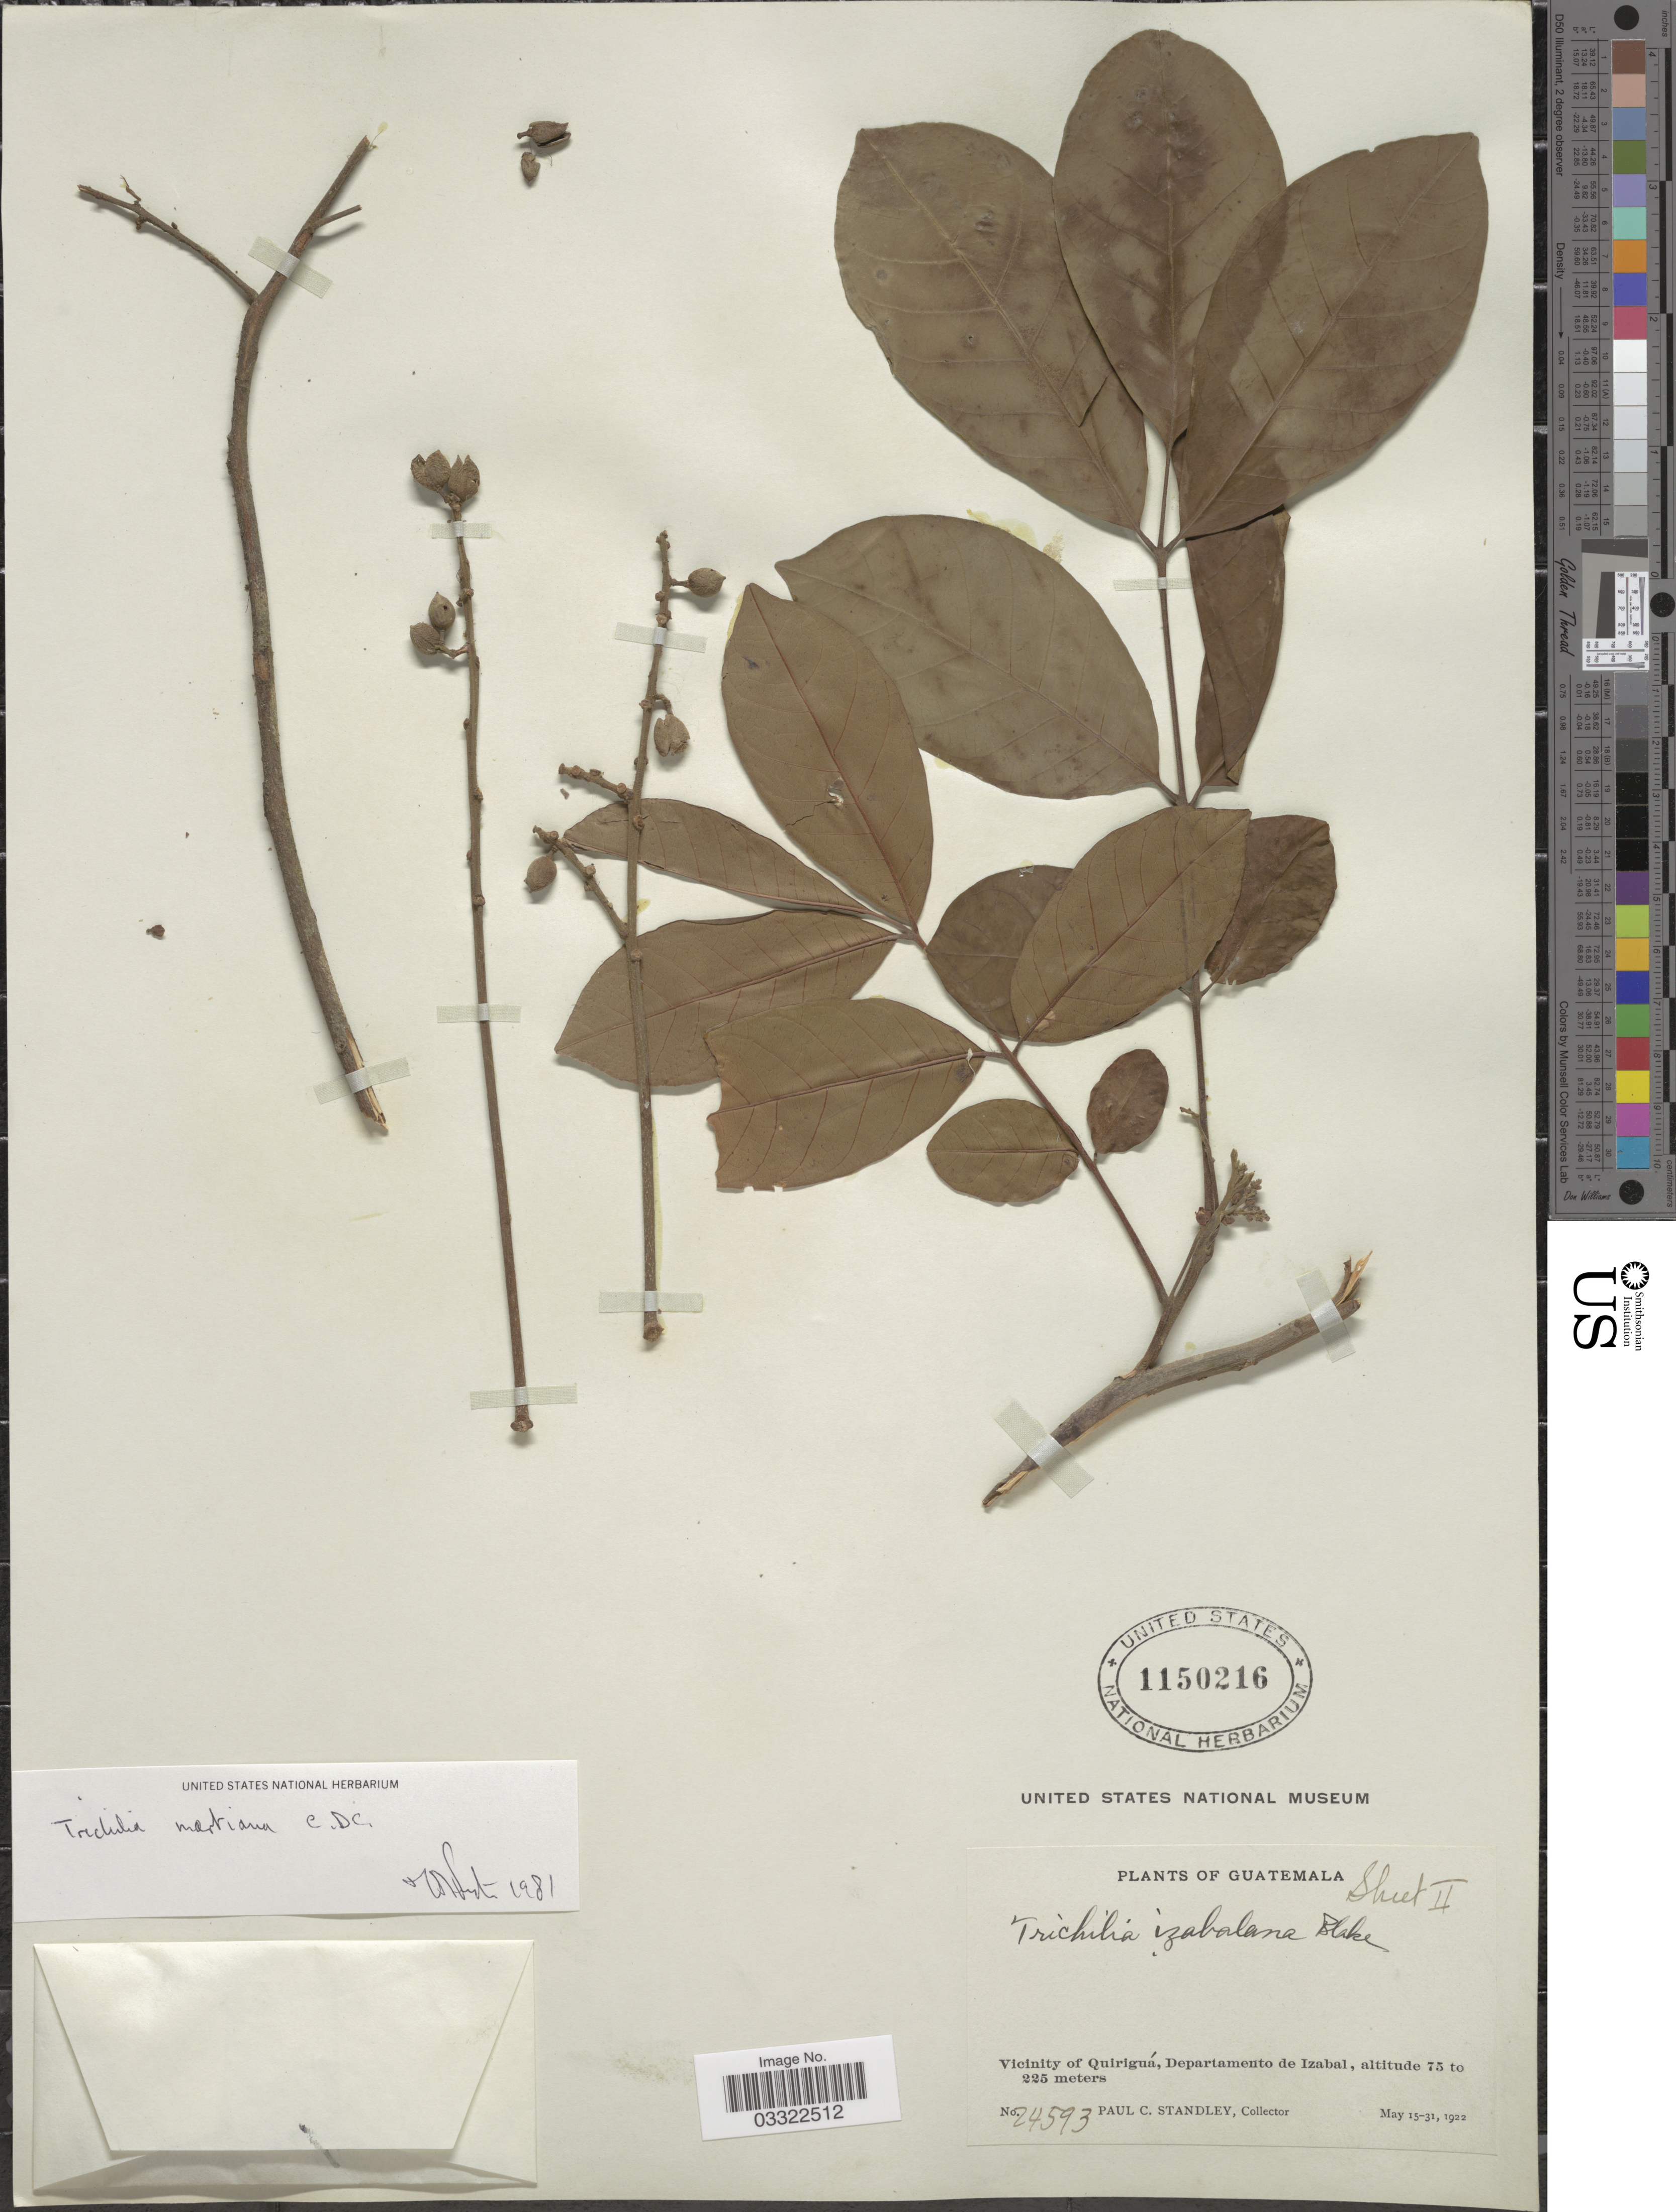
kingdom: Plantae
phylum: Tracheophyta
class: Magnoliopsida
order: Sapindales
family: Meliaceae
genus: Trichilia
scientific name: Trichilia martiana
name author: C. DC.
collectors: P. C. Standley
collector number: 24593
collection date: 1922-05-15/1922-05-31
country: Guatemala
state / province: Izabal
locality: Vicinity of Quiriguá, Departamento de Izabal.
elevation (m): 75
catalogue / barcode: US 1150216